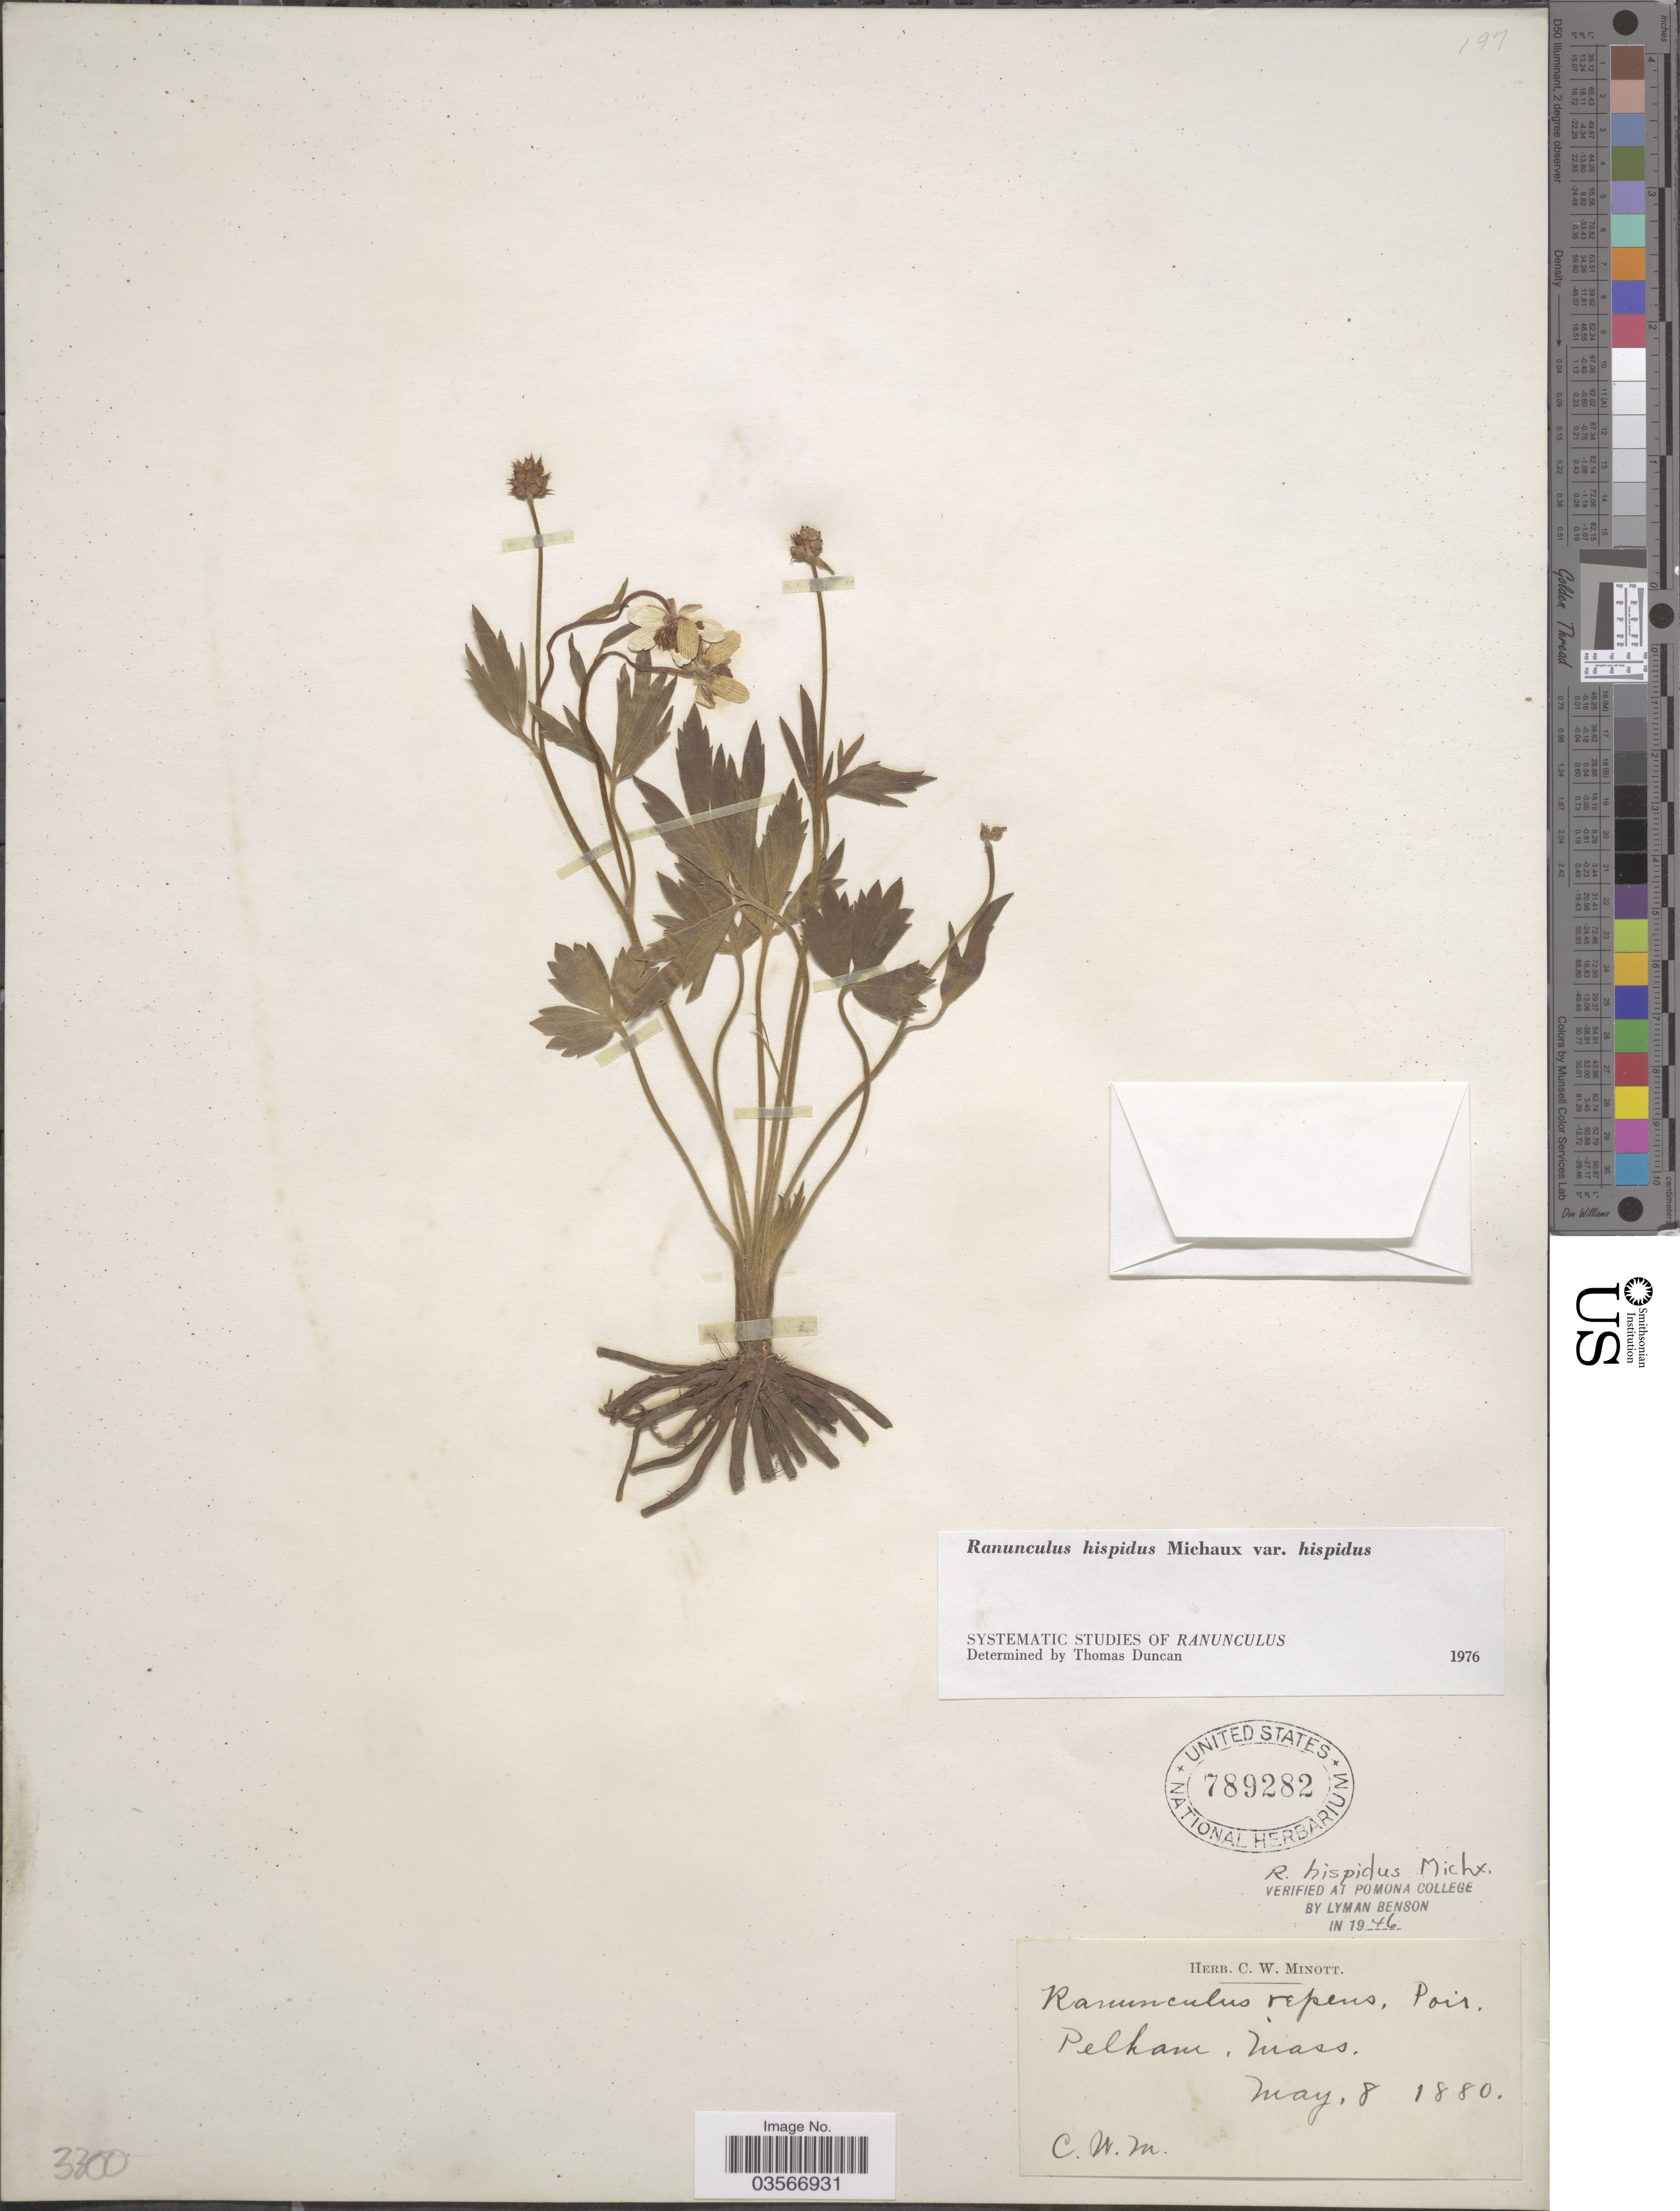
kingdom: Plantae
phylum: Tracheophyta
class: Magnoliopsida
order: Ranunculales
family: Ranunculaceae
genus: Ranunculus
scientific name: Ranunculus hispidus var. hispidus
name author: Michx.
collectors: C. Minott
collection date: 1880-05-08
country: United States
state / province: Massachusetts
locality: Pelham.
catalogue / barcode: US 789282